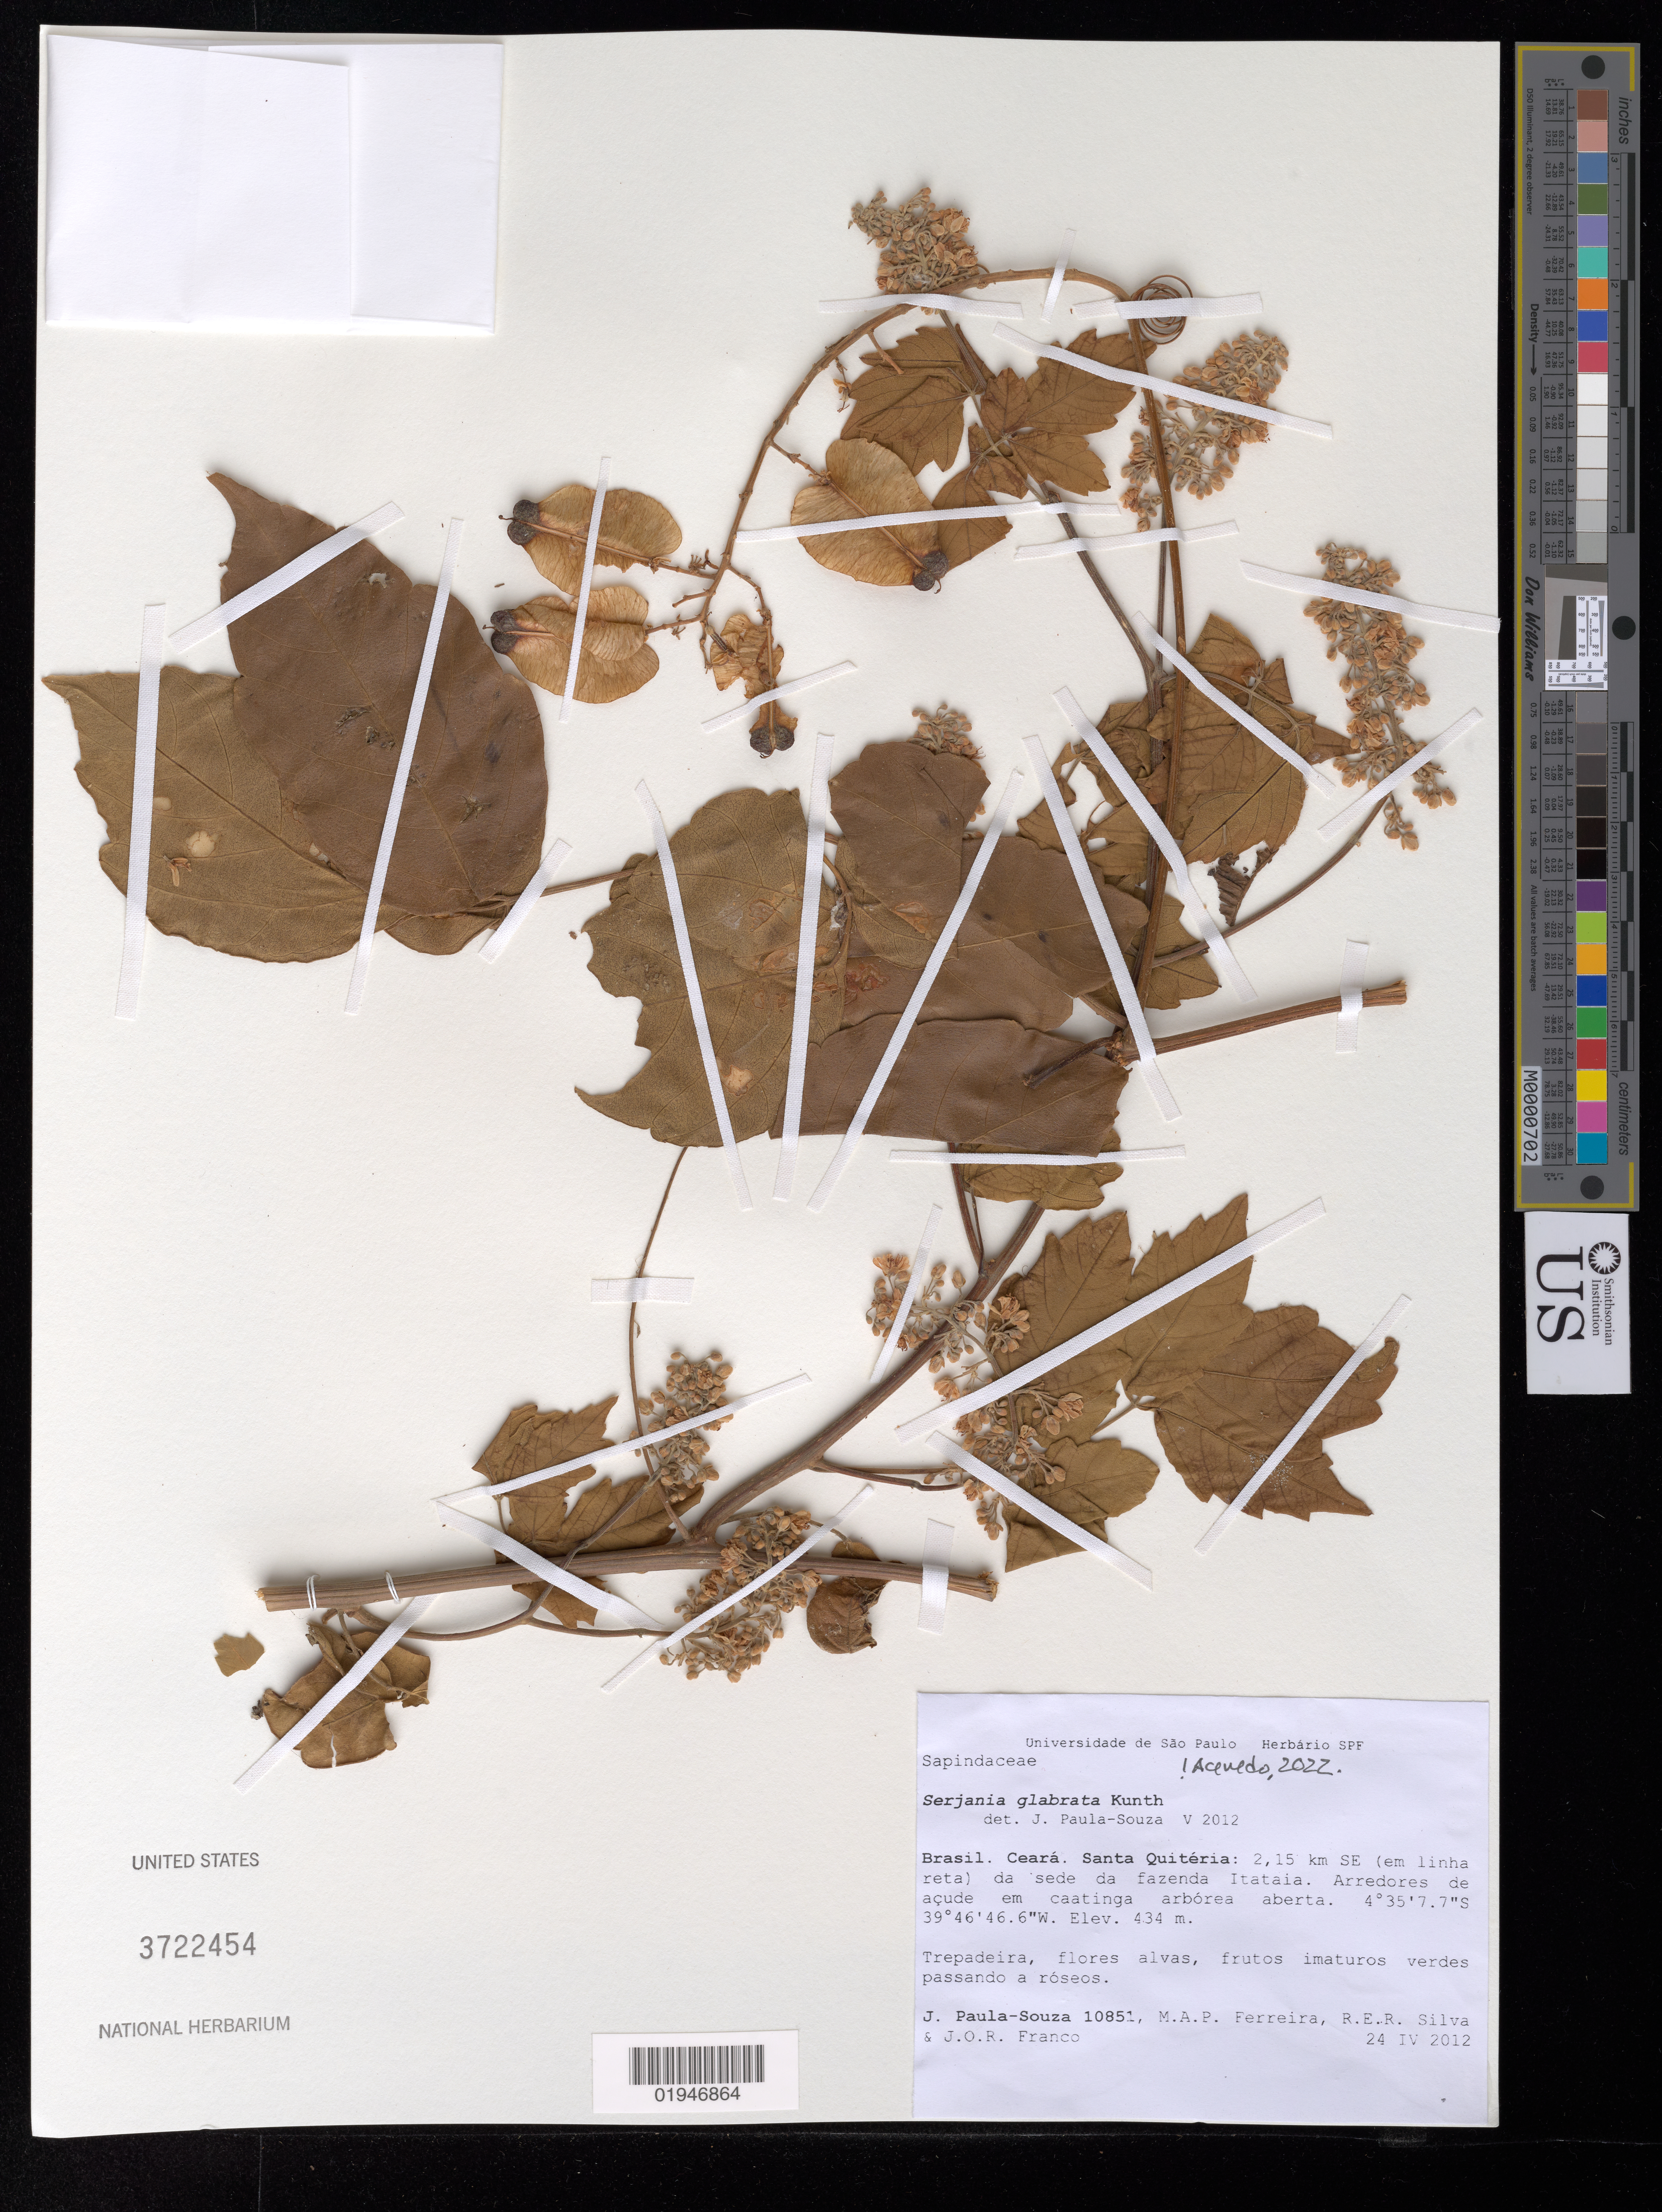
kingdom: Plantae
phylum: Tracheophyta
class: Magnoliopsida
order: Sapindales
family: Sapindaceae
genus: Serjania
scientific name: Serjania glabrata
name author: Kunth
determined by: de Paula-Souza, J.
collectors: J. Paula-Souza, M. Ferreira, R. Silva & J. Franco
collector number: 10851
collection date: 2012-04-24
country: Brazil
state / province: Ceará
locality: Santa Quitéra, 2.15 km SE (em linha reta) da sede da fazenta Itataia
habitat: Arredores de açude em caatinga arbórea aberta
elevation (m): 434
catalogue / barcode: US 3722454